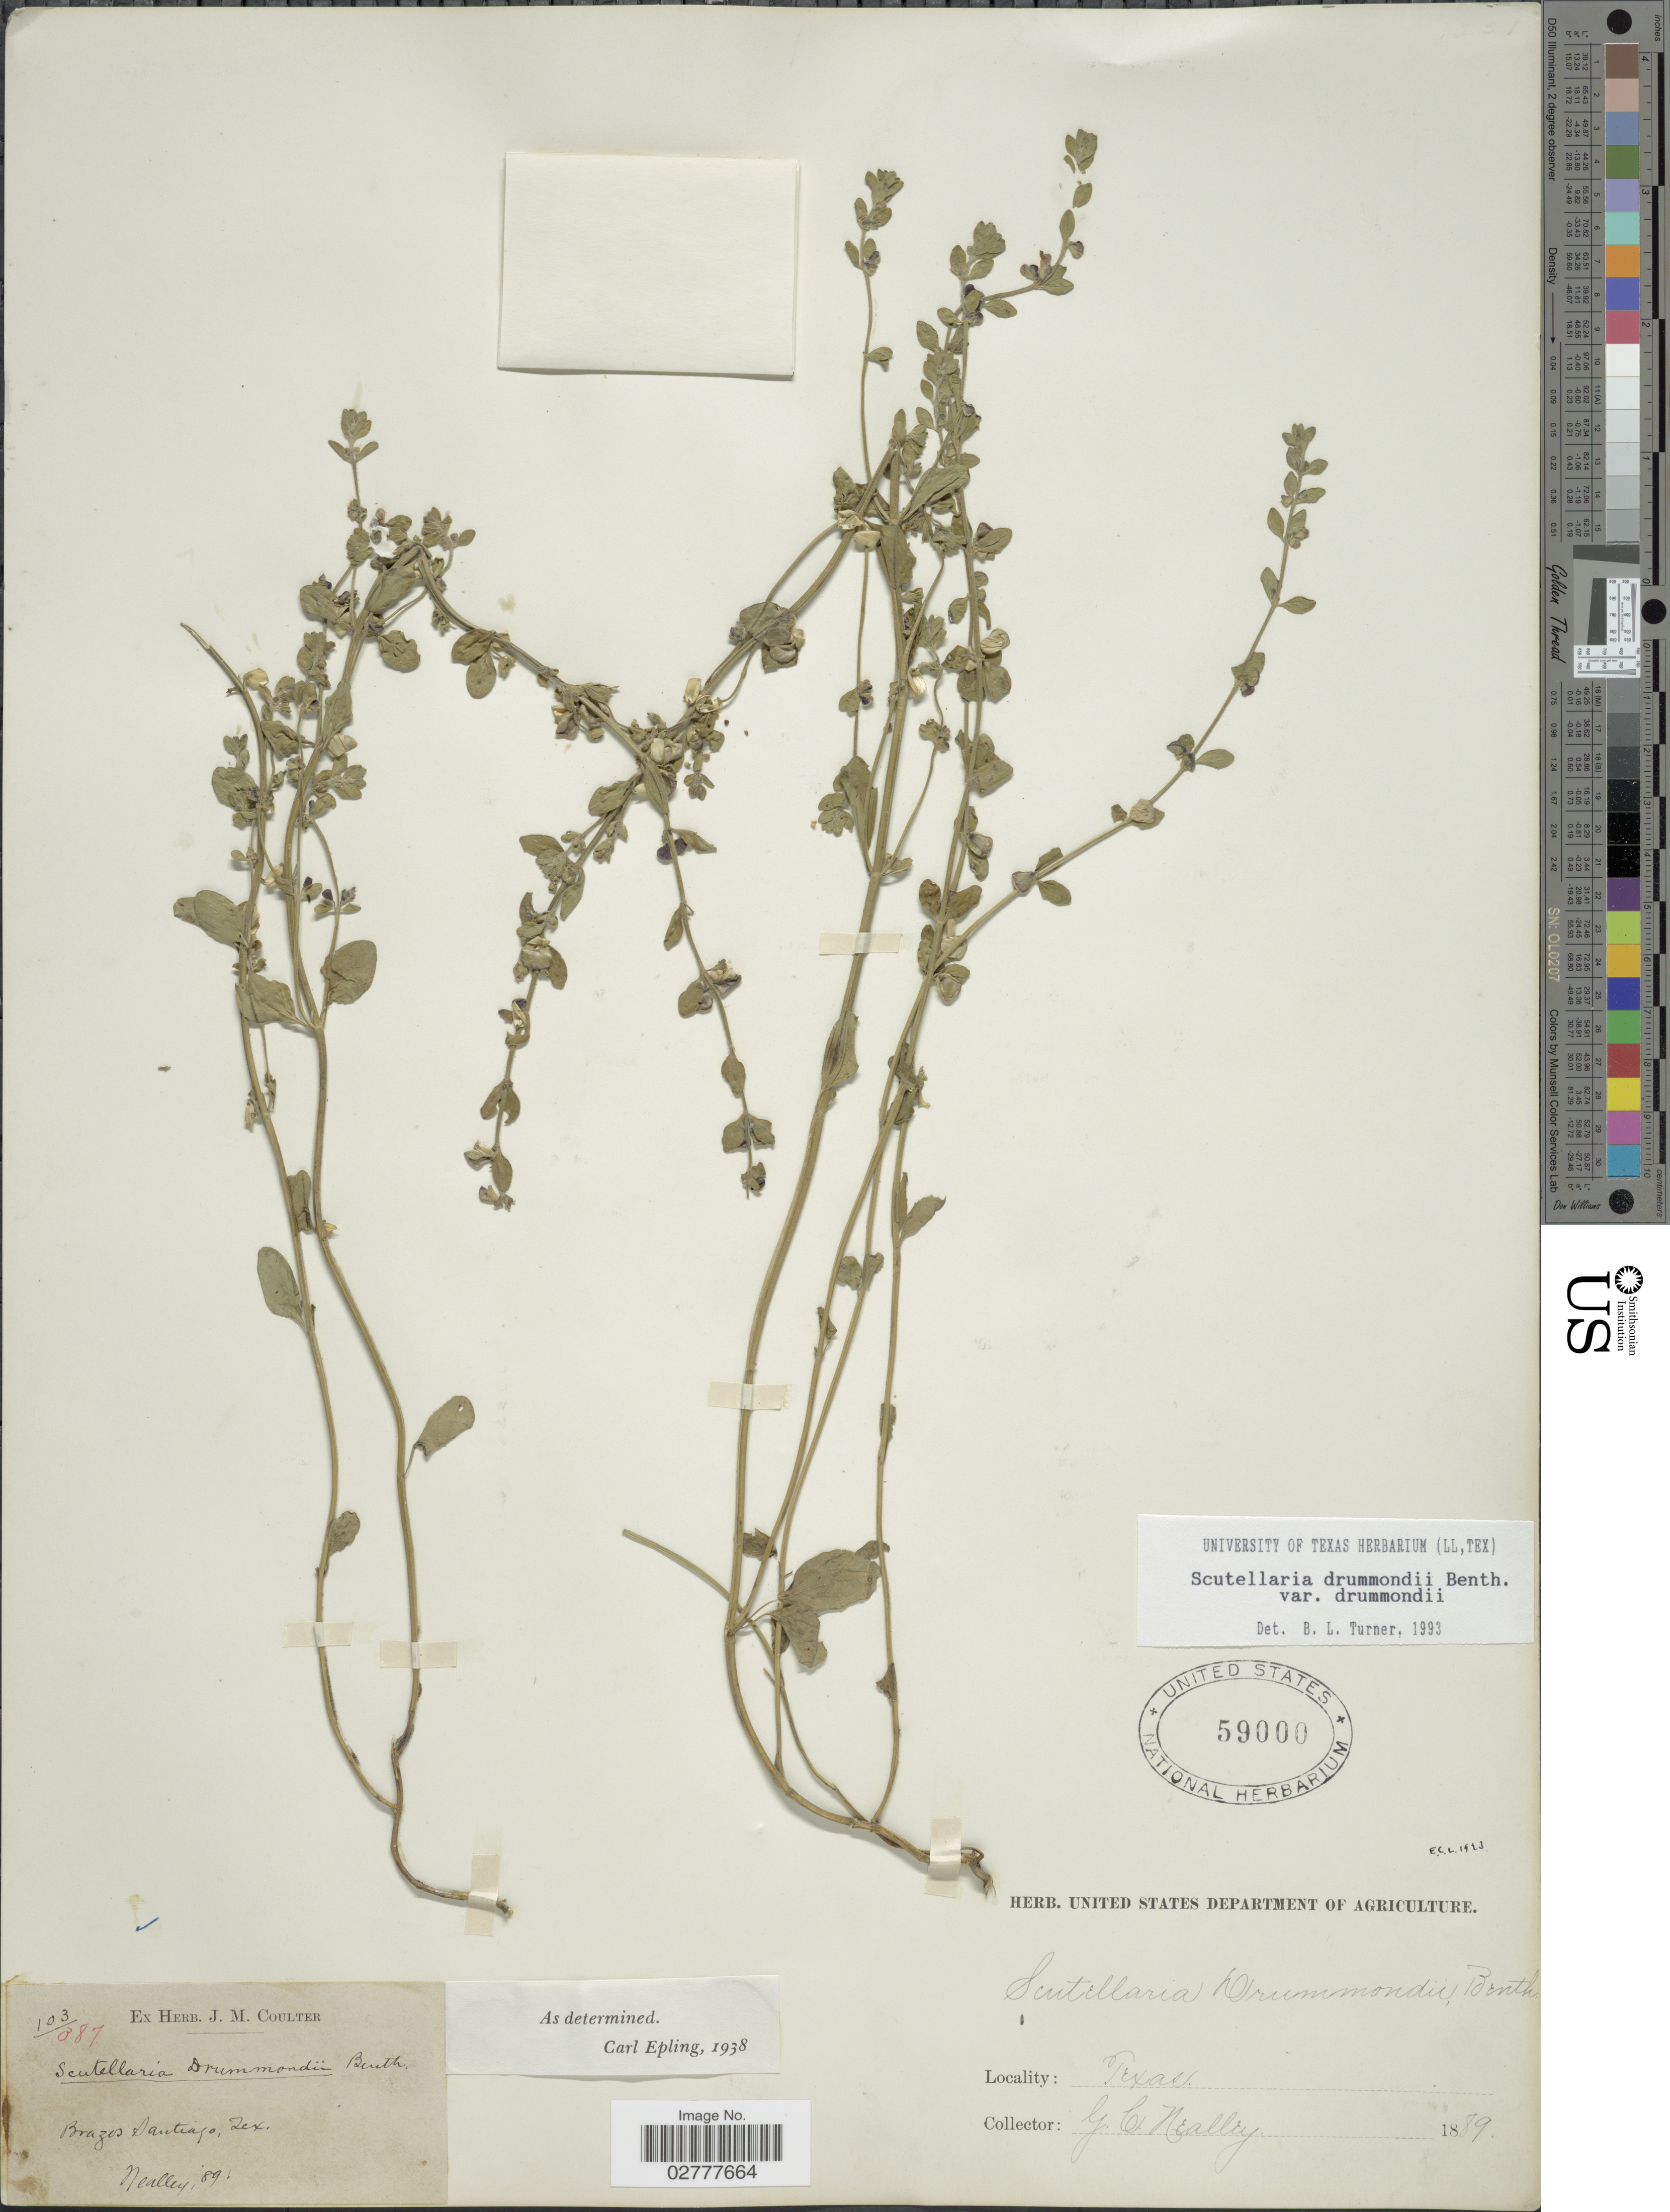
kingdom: Plantae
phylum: Tracheophyta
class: Magnoliopsida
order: Lamiales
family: Lamiaceae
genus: Scutellaria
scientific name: Scutellaria drummondii var. drummondii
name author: Benth.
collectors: G. C. Nealley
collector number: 103/387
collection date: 1889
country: United States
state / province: Texas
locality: Brazos Santiago.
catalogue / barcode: US 59000